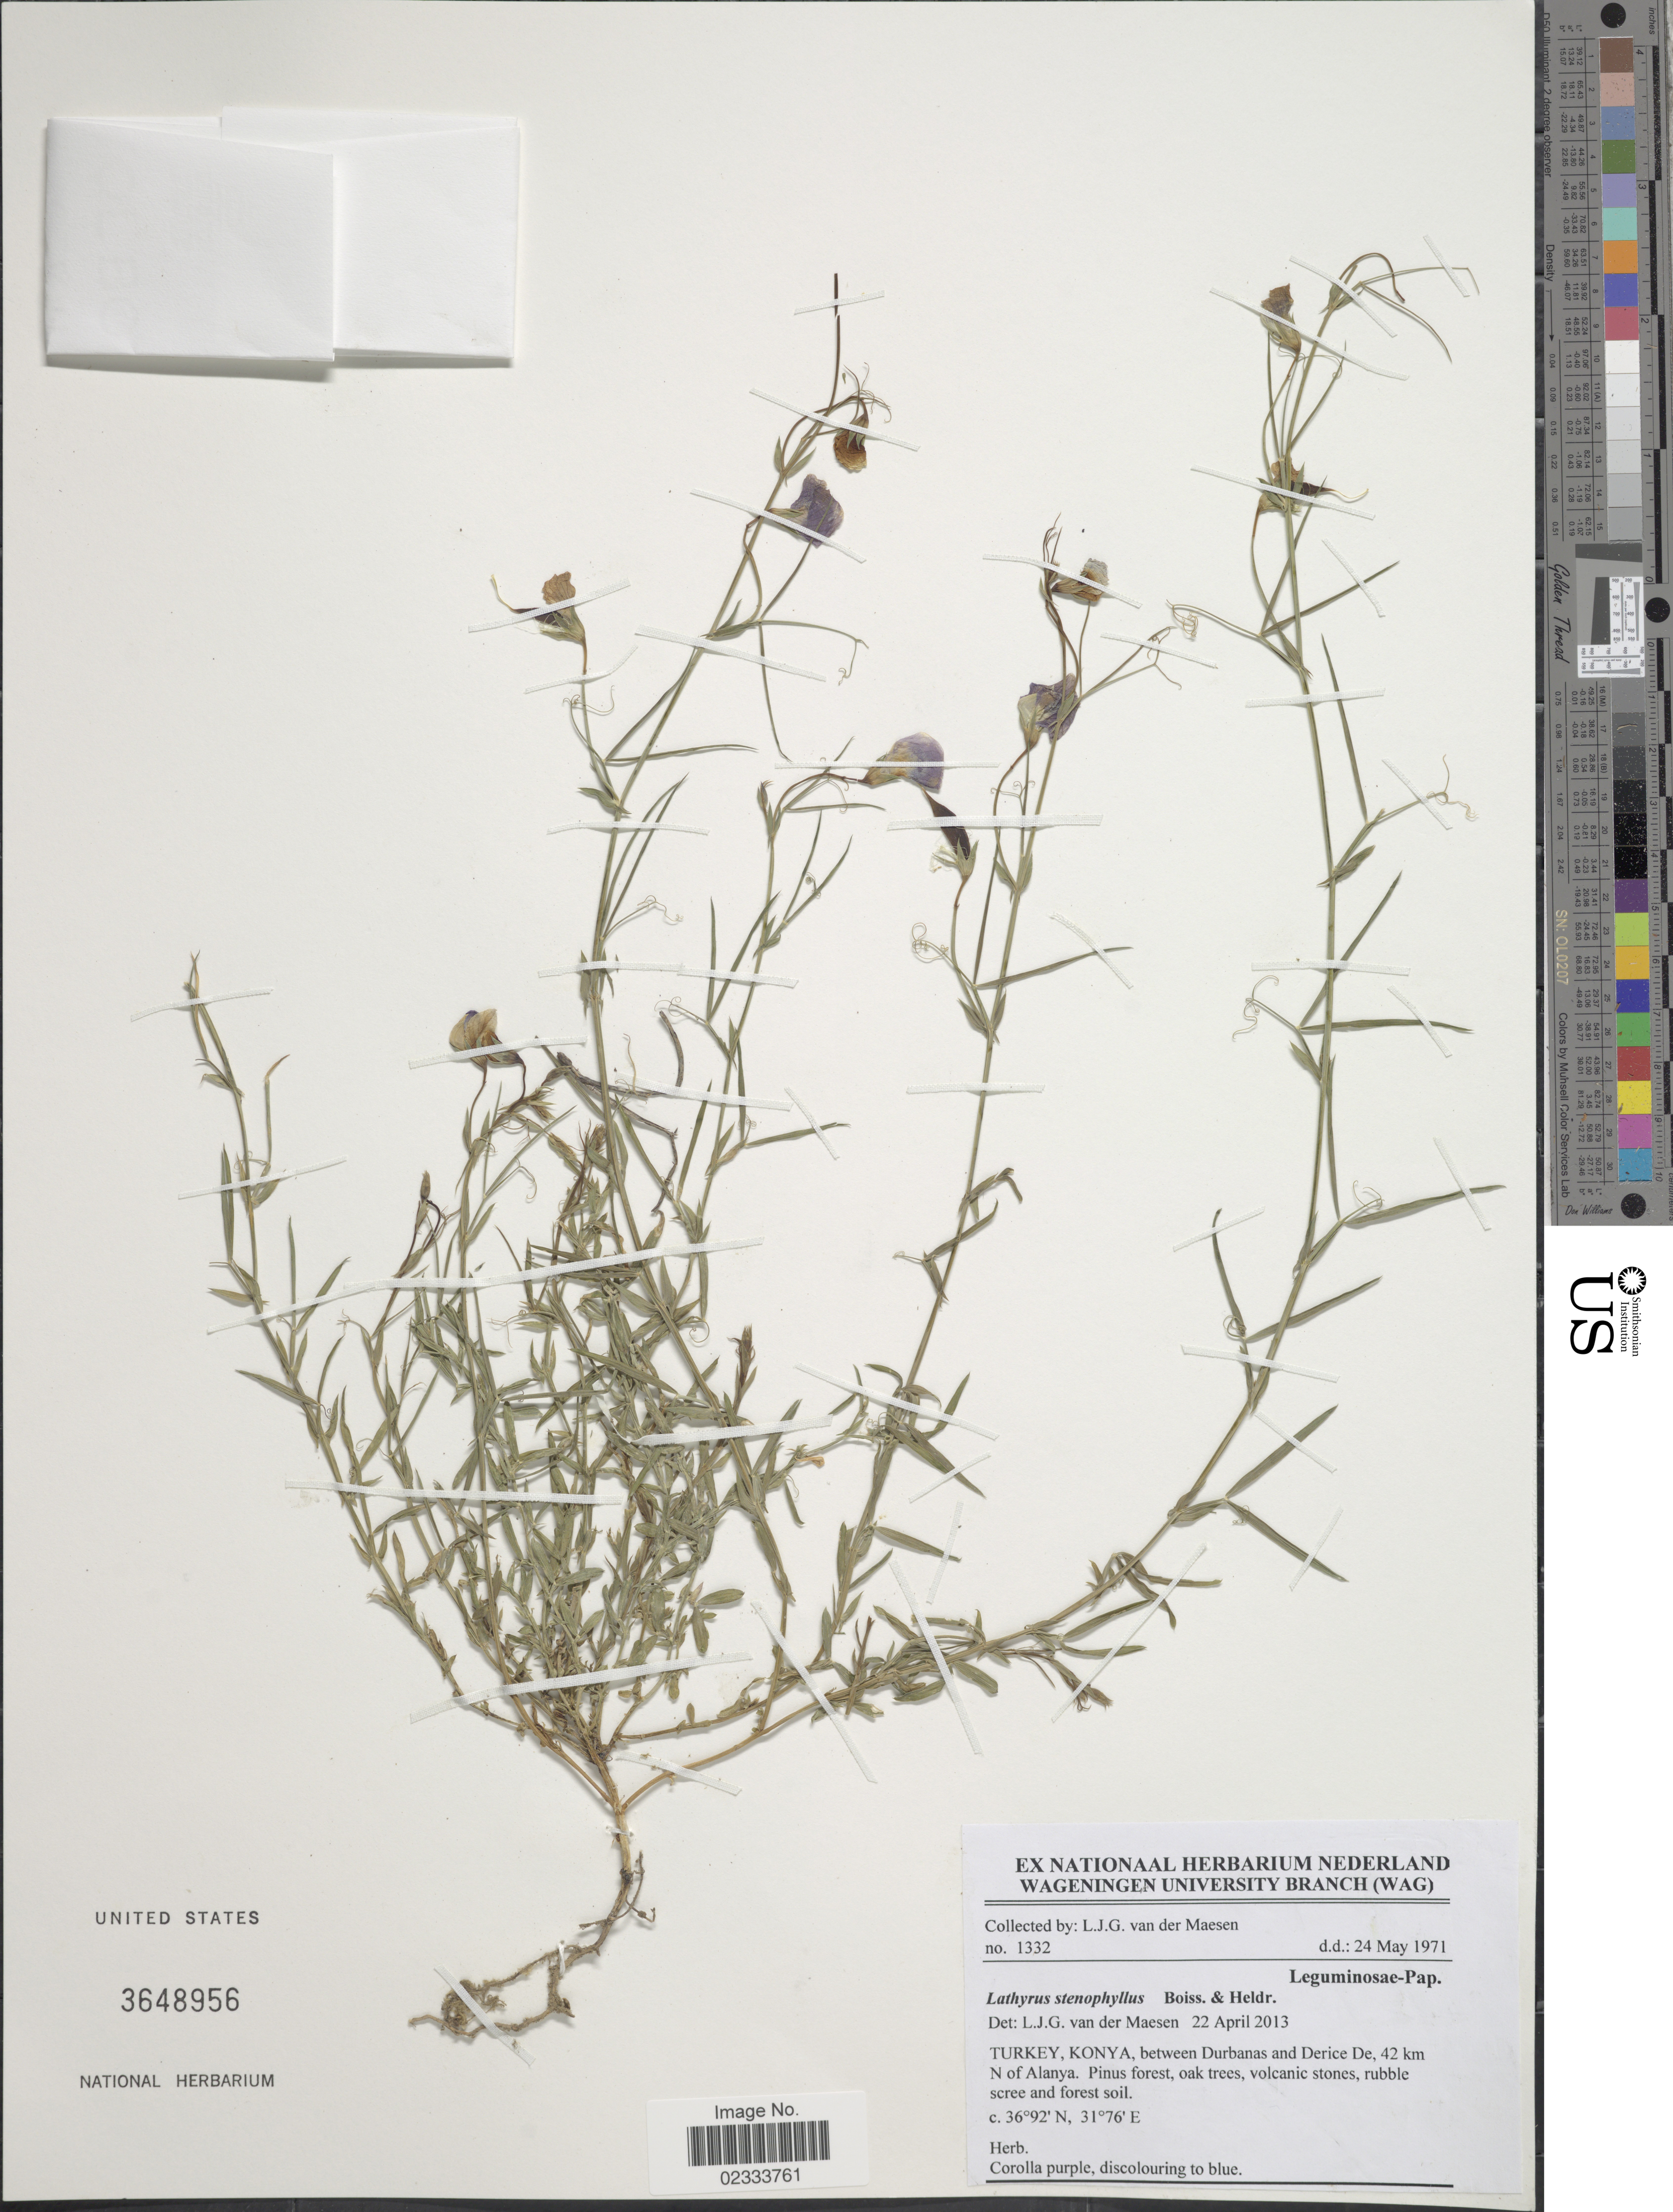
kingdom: Plantae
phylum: Tracheophyta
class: Magnoliopsida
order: Fabales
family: Fabaceae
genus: Lathyrus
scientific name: Lathyrus stenophyllus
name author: Boiss. & Heldr.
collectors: L. van der Maesen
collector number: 1332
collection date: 1971-05-24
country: Turkey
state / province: Konya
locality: Between Durbanas and Derice De, 42 km N of Alanya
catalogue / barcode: US 3648956